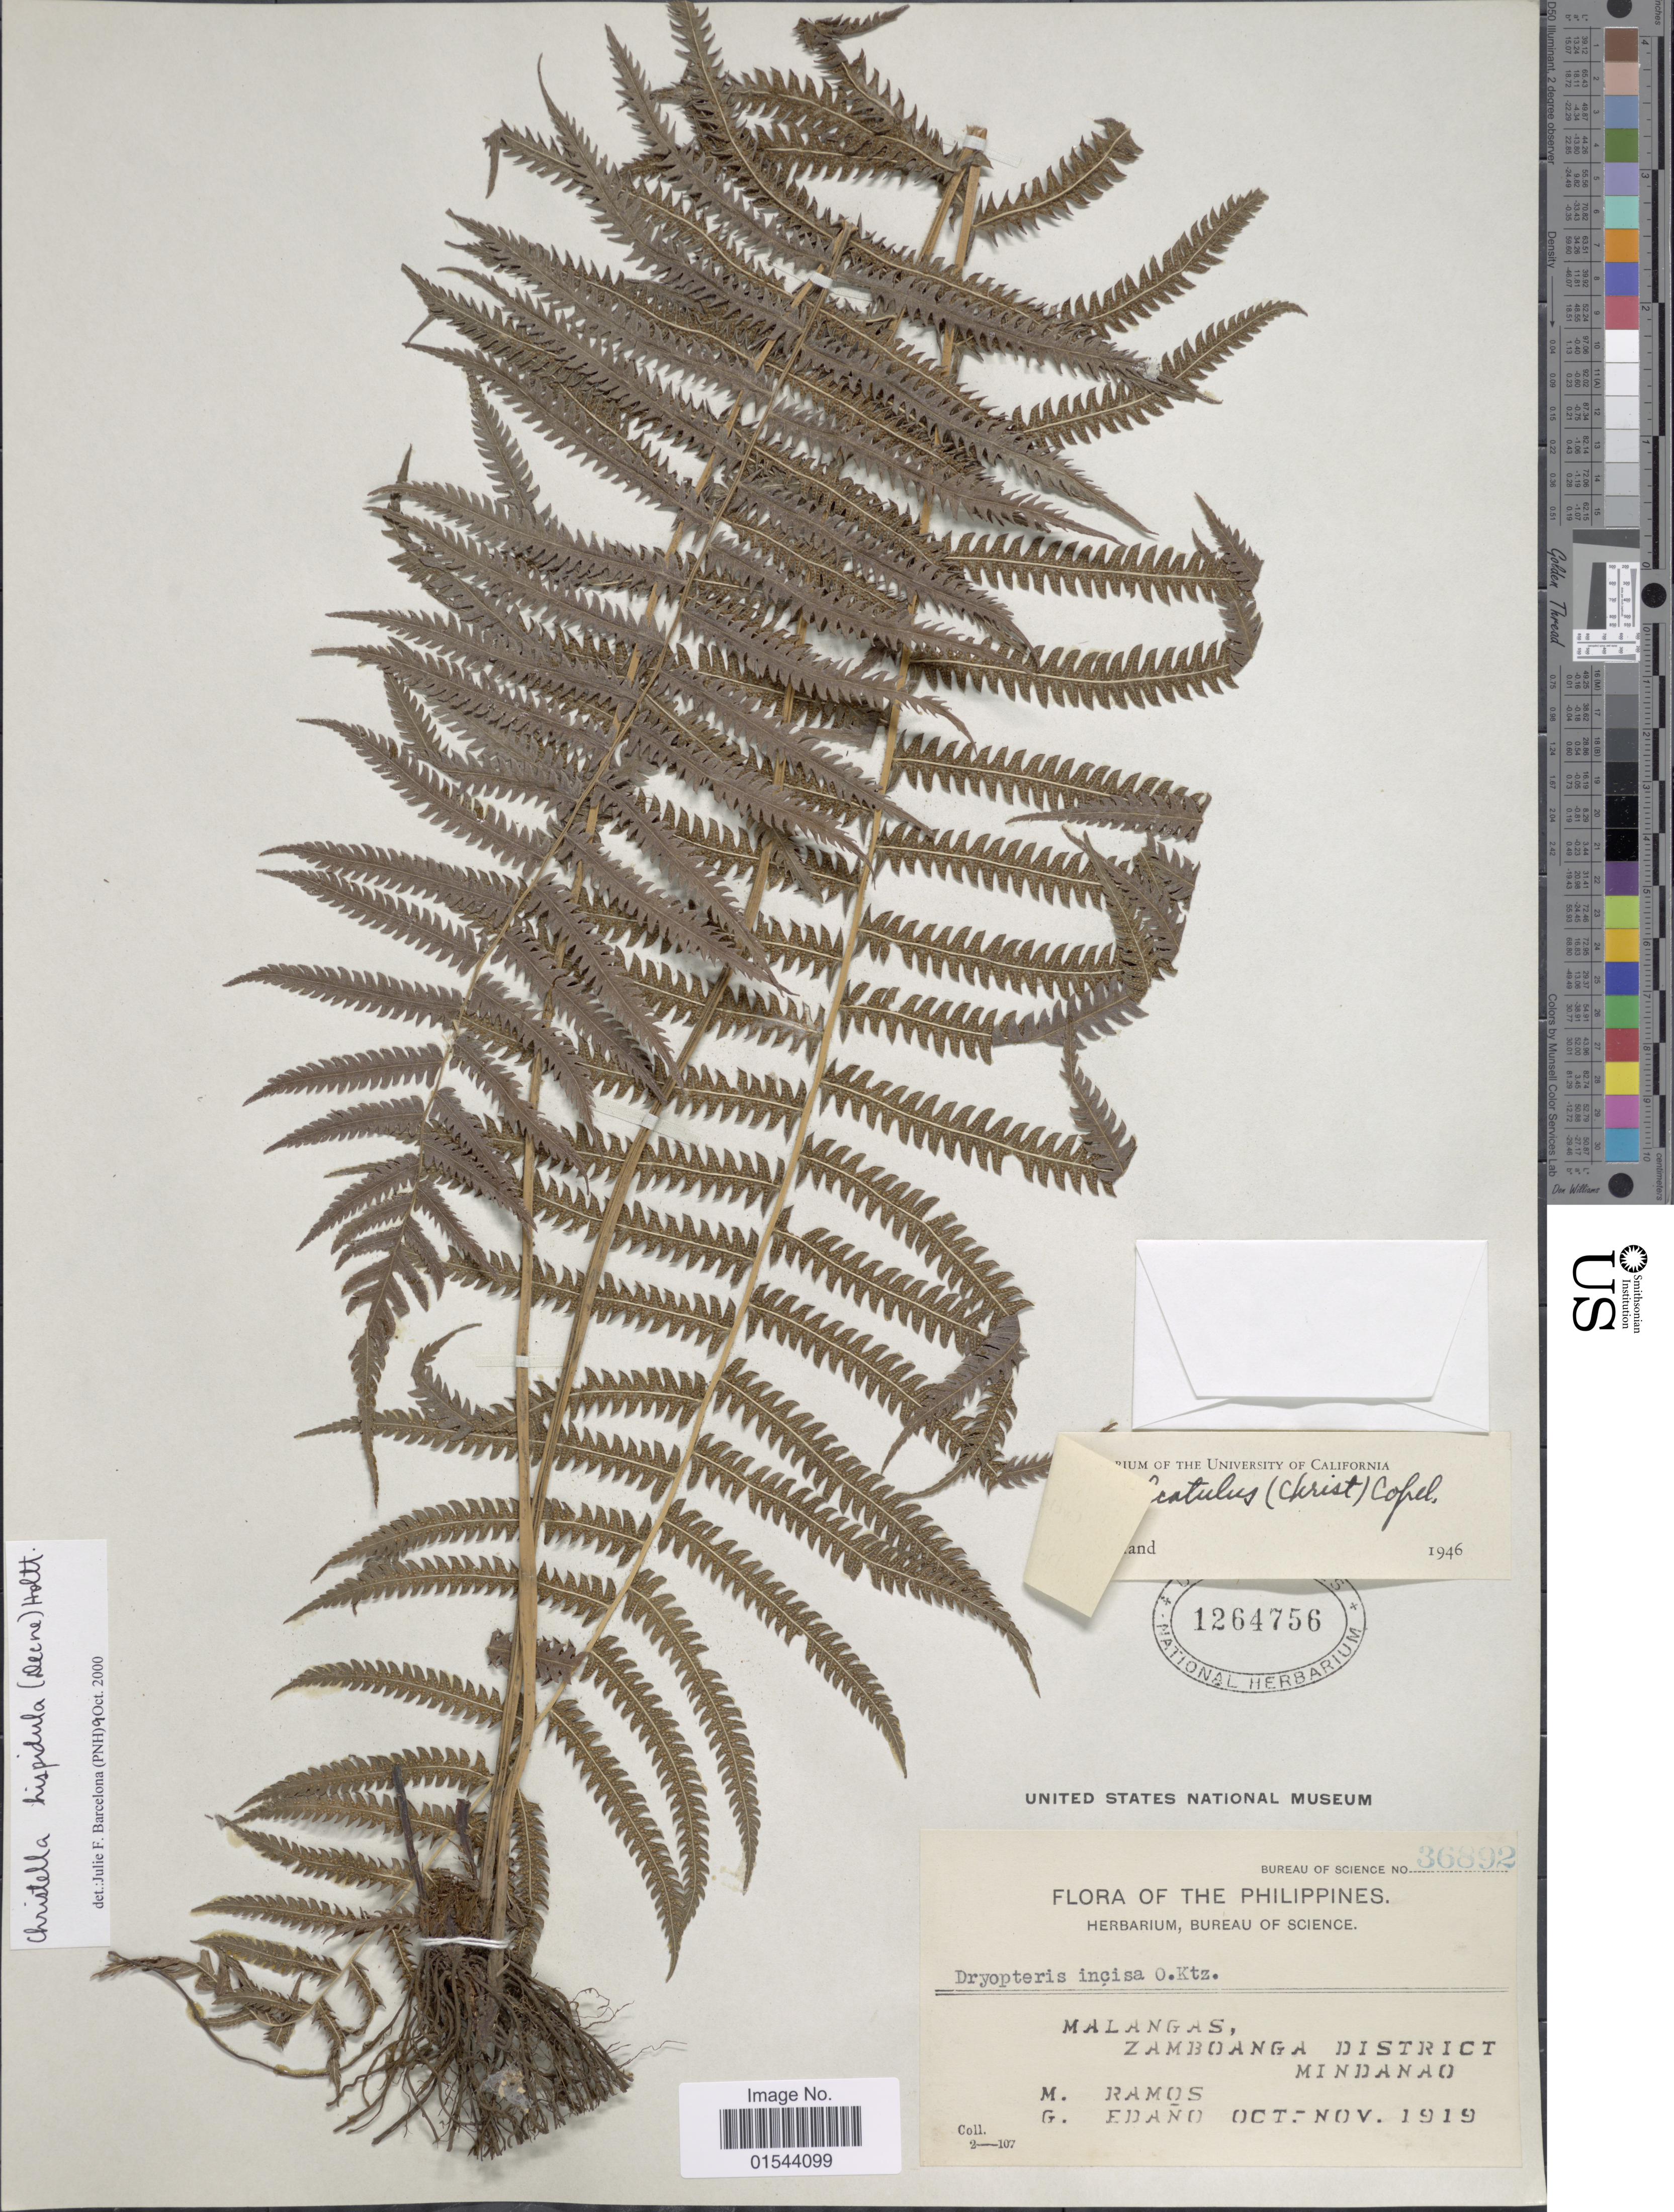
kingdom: Plantae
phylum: Tracheophyta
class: Polypodiopsida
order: Polypodiales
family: Thelypteridaceae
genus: Christella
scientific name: Christella hispidula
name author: (Decne.) Holttum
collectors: M. Ramos & G. Edaño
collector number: Bureau of Science 36892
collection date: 1919-10/1919-11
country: Philippines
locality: Malangas, Zamboanga District, Mindanao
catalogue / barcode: US 1264756